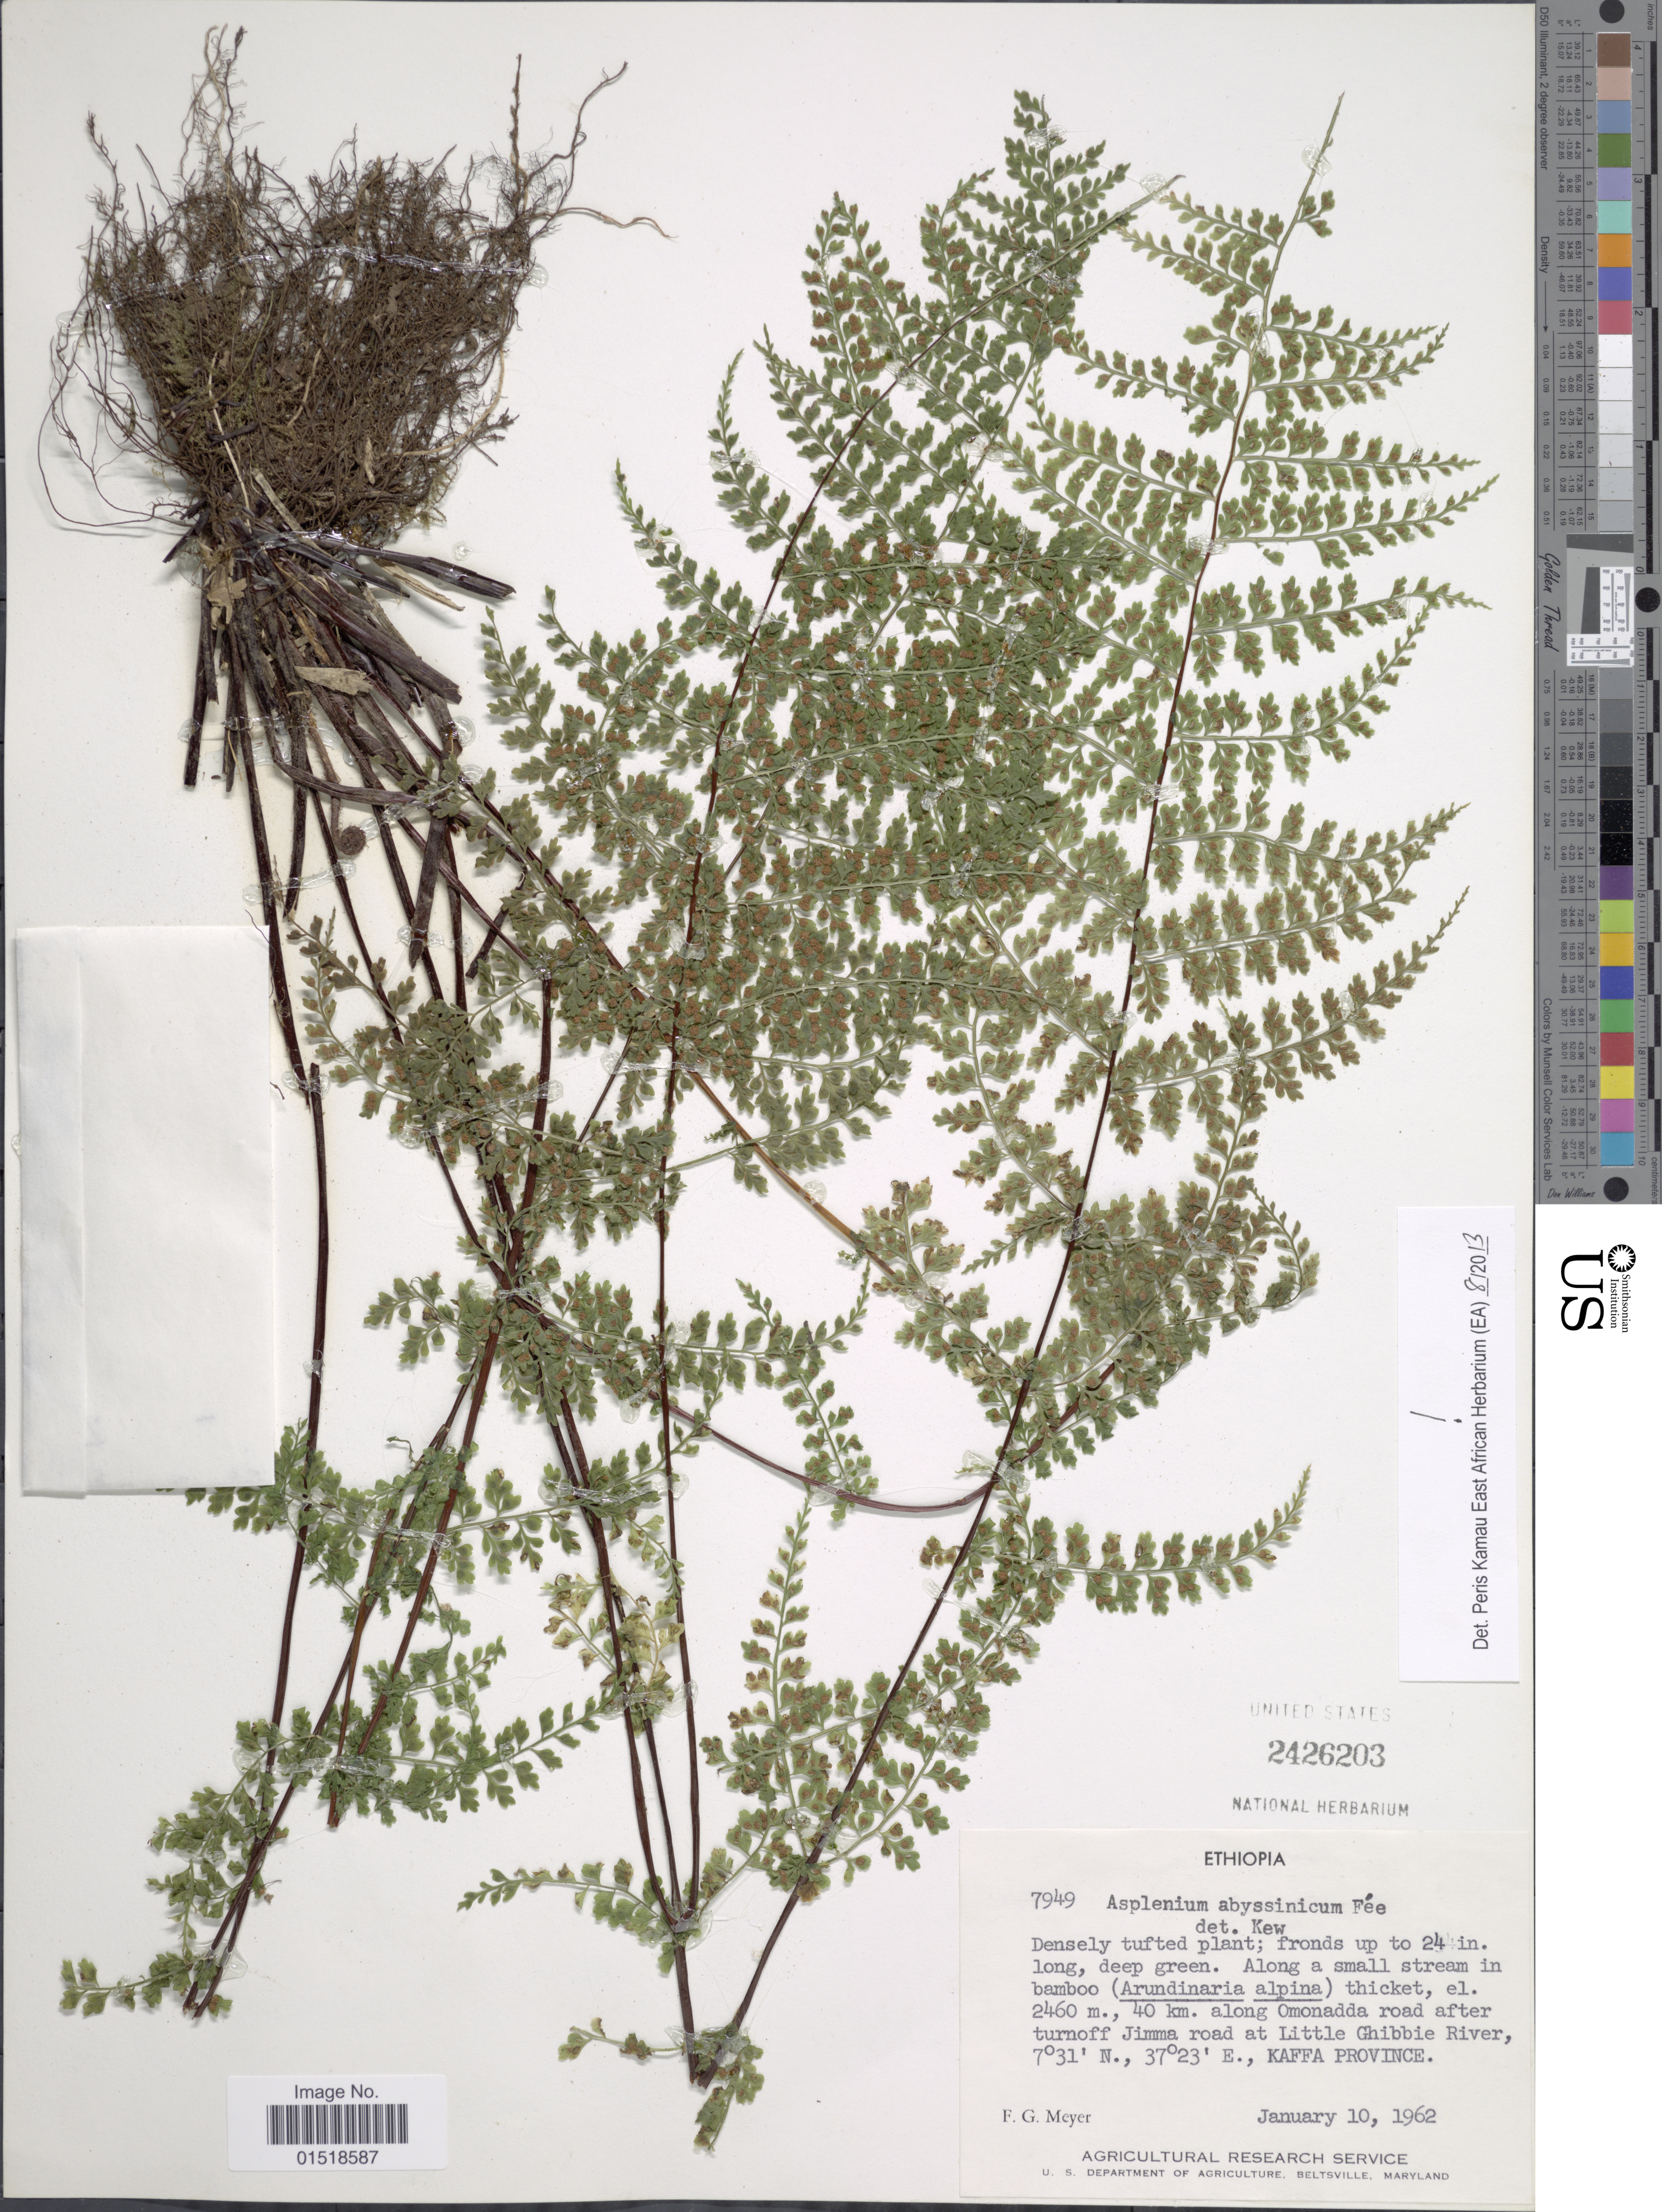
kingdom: Plantae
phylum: Tracheophyta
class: Polypodiopsida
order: Polypodiales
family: Aspleniaceae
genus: Asplenium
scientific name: Asplenium abyssinicum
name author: Fée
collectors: F. G. Meyer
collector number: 7949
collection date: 1962-01-10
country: Ethiopia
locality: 40 km. along Omonadda road after turnoff Jimma road at Little Ghibbie River, Kaffa Province.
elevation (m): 2460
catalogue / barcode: US 2426203